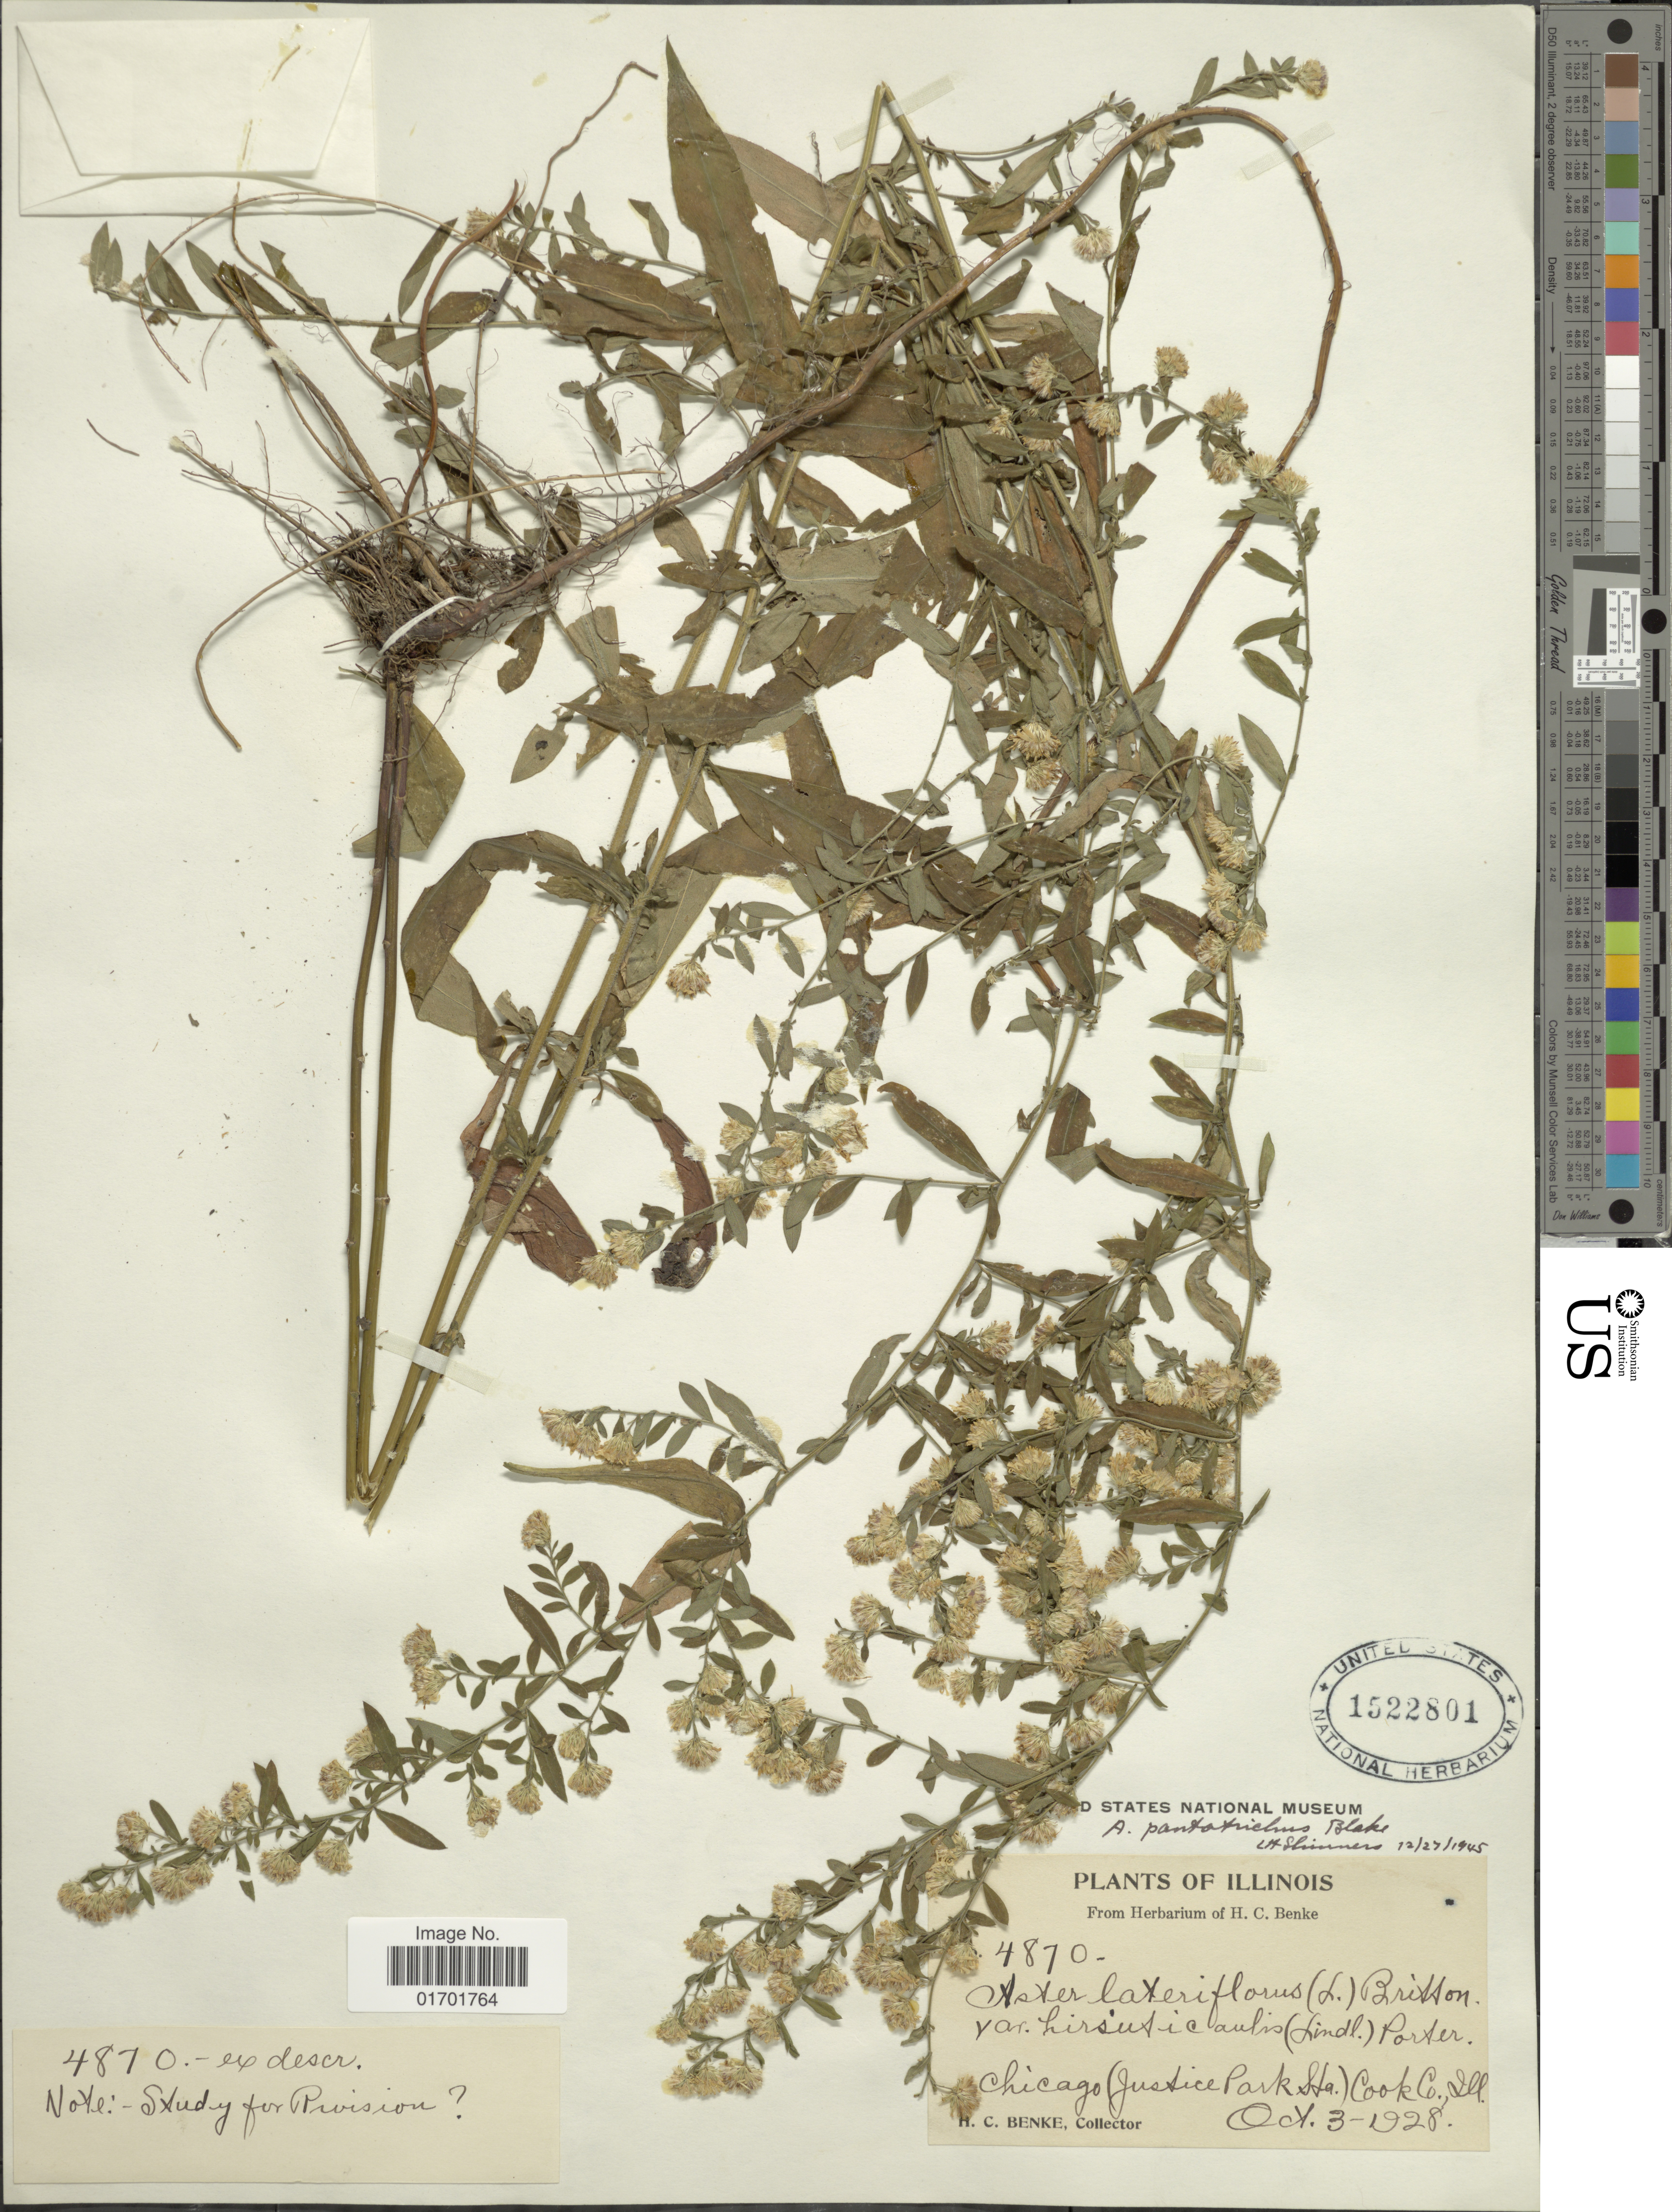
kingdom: Plantae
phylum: Tracheophyta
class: Magnoliopsida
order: Asterales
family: Asteraceae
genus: Symphyotrichum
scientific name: Symphyotrichum ontarionis var. ontarionis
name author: (Wiegand) G.L. Nesom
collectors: H. Benke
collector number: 4870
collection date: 1928-10-03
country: United States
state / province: Illinois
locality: Chicago (Justice Park Sta.) Cook Co.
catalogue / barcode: US 1522801